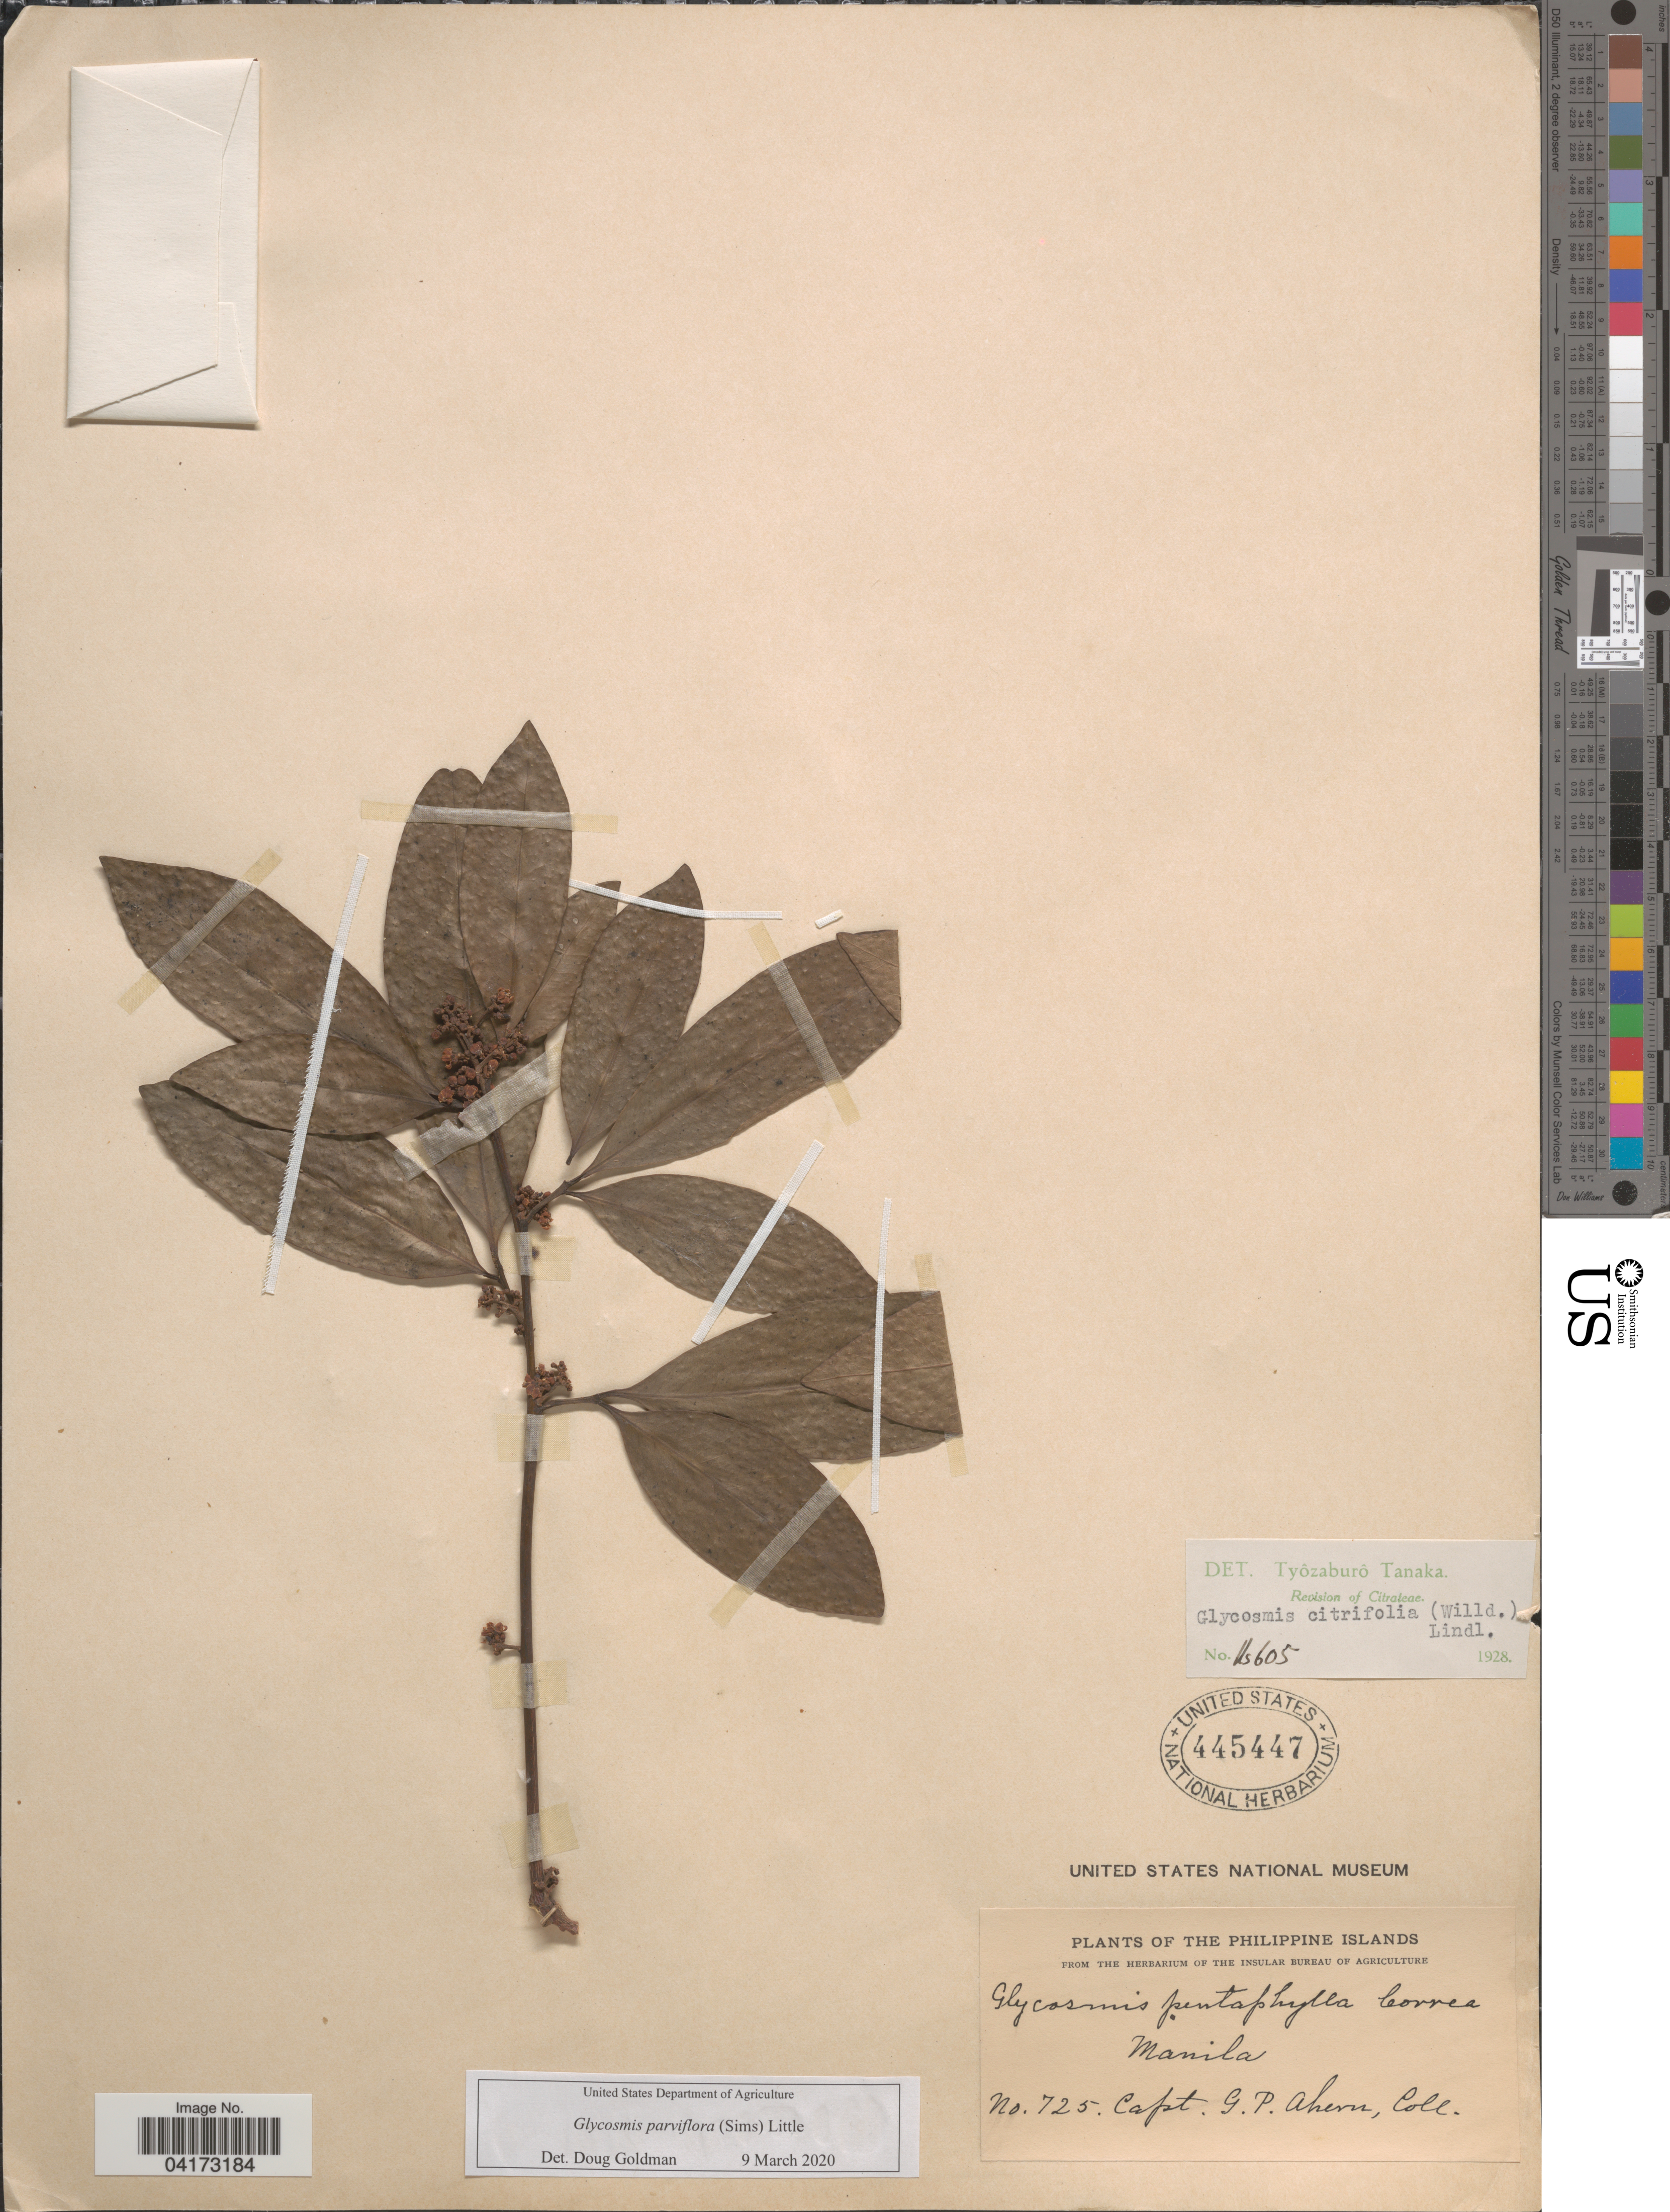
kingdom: Plantae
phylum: Tracheophyta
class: Magnoliopsida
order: Sapindales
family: Rutaceae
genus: Glycosmis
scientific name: Glycosmis parviflora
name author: (Sims) Little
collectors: G. Ahern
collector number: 725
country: Philippines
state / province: National Capital Region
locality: The Philippine Islands. Manila.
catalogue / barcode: US 445447